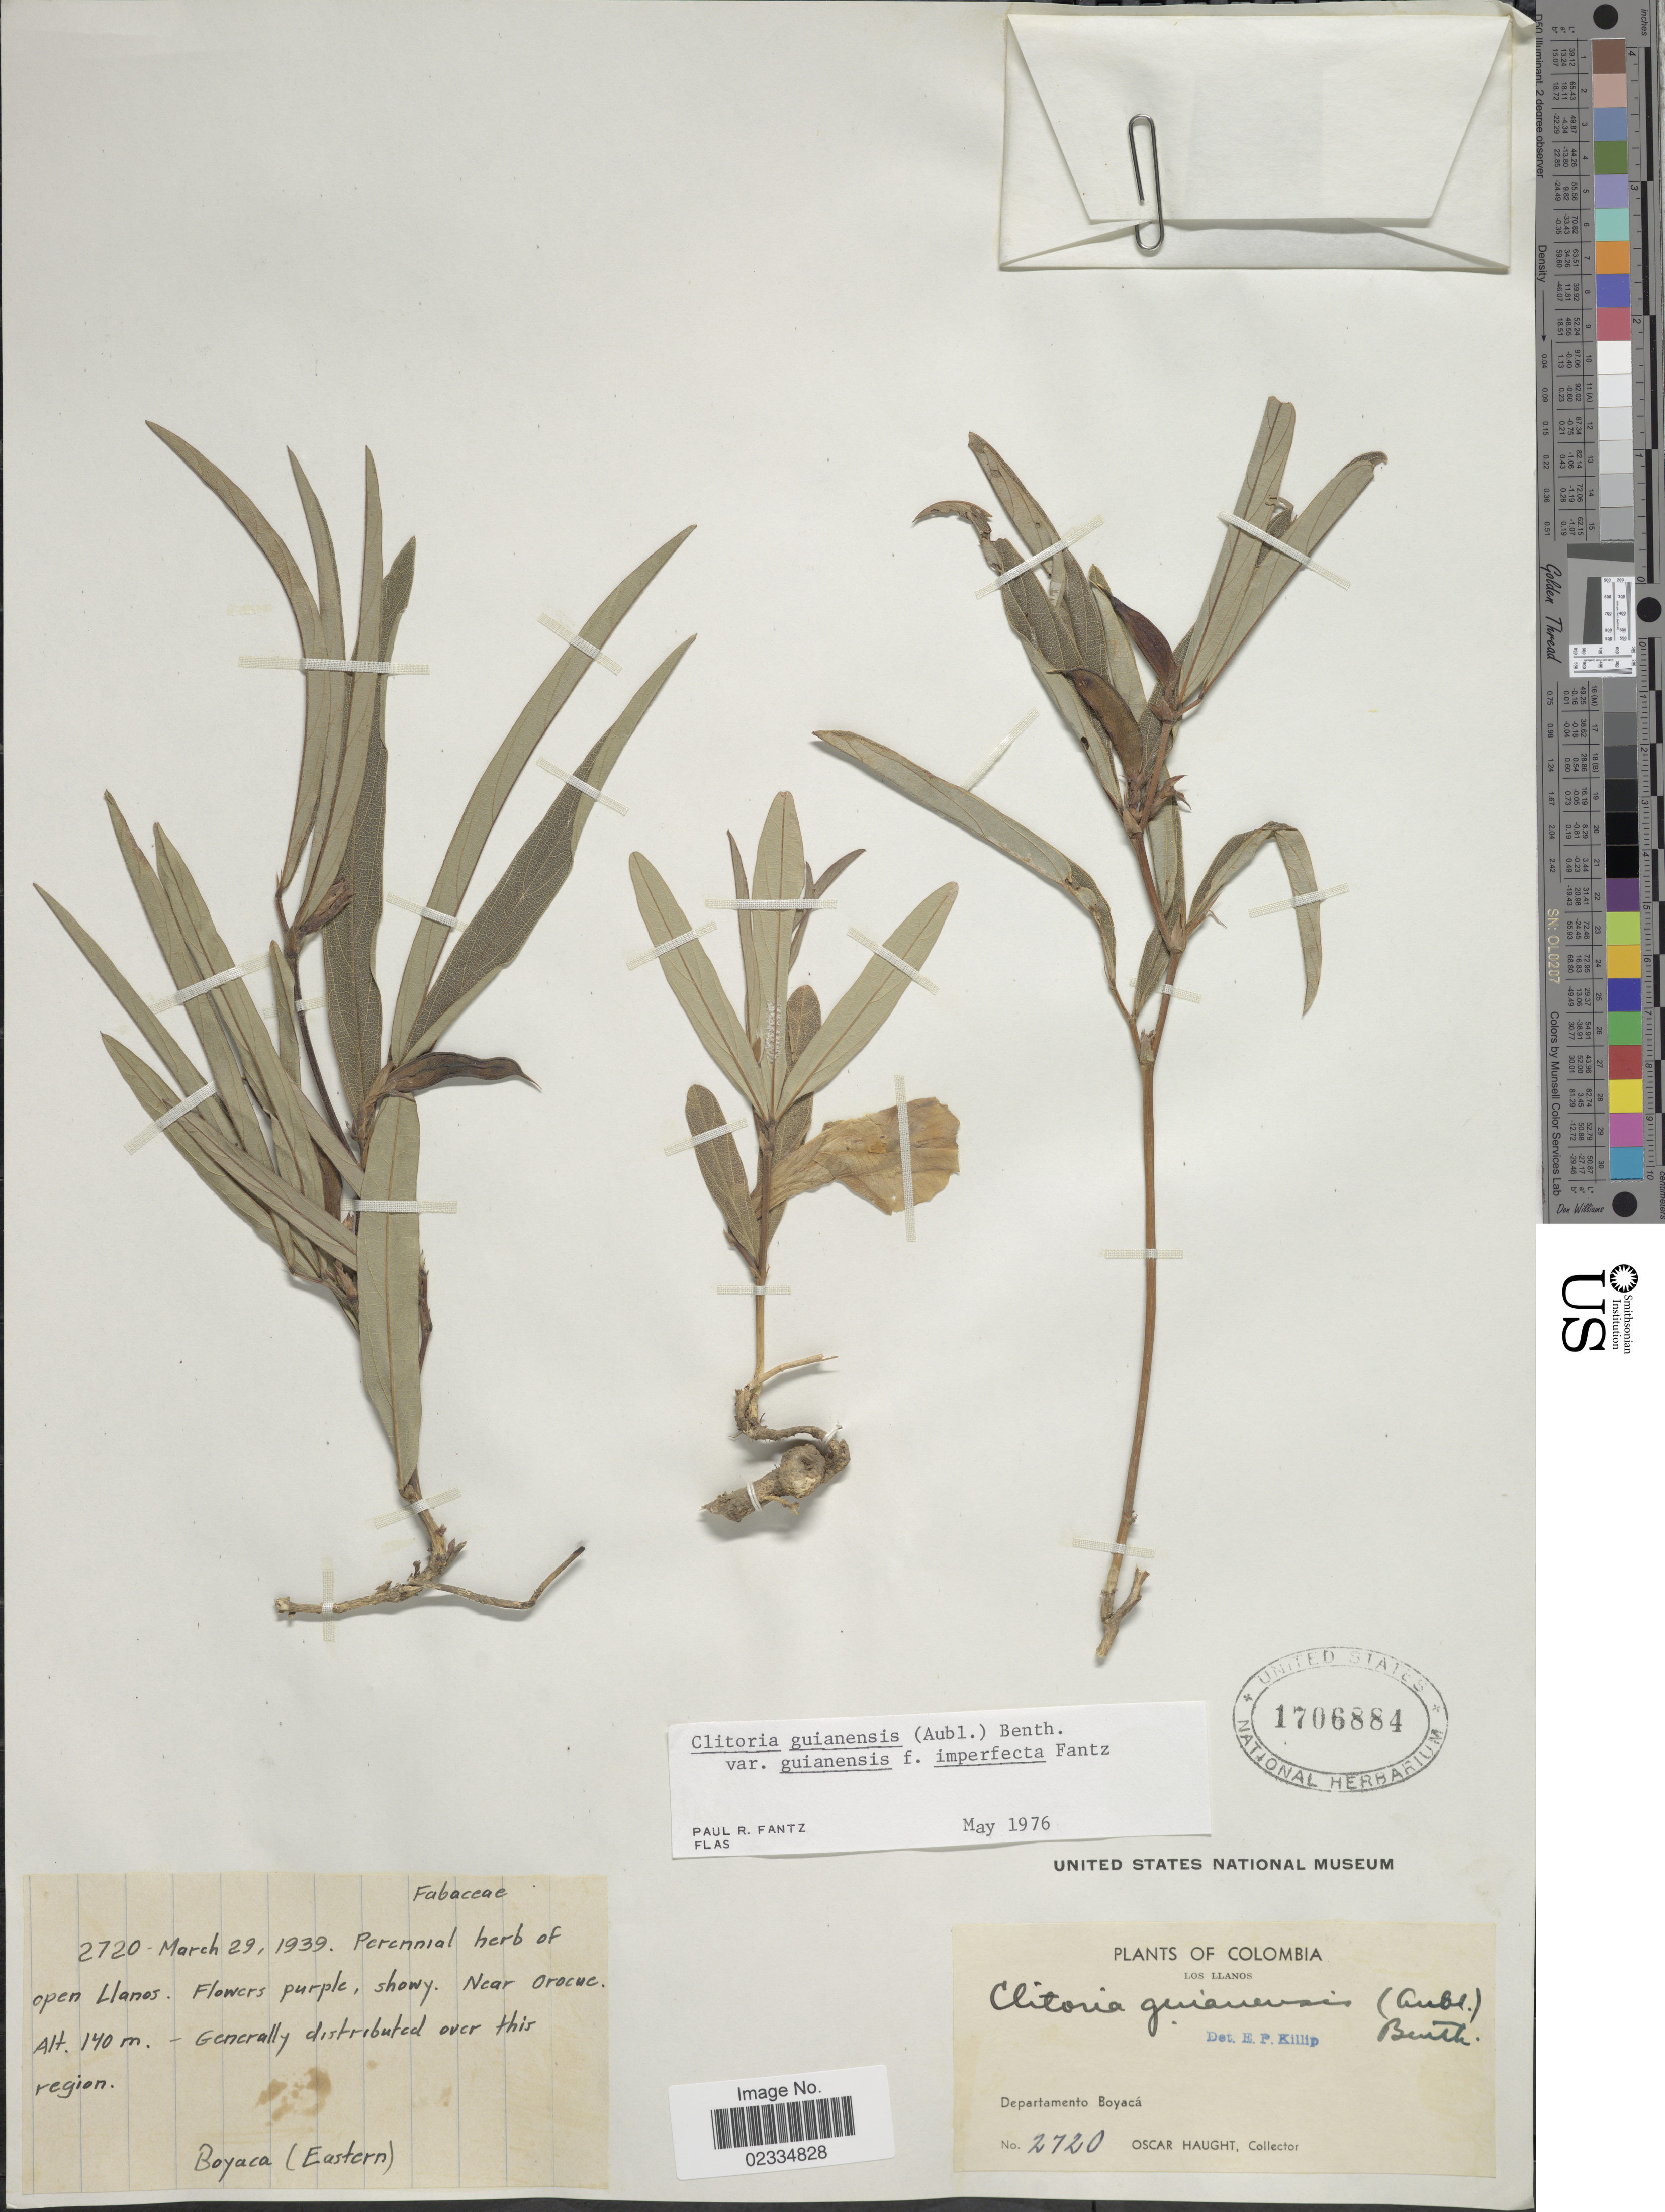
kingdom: Plantae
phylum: Tracheophyta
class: Magnoliopsida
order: Fabales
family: Fabaceae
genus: Clitoria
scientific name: Clitoria guianensis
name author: (Aubl.) Benth.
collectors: O. Haught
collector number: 2720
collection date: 1939-03-29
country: Colombia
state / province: Boyacá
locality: Los Llanos, near Orocuc, Boyaca (eastern)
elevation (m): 140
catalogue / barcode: US 1706884